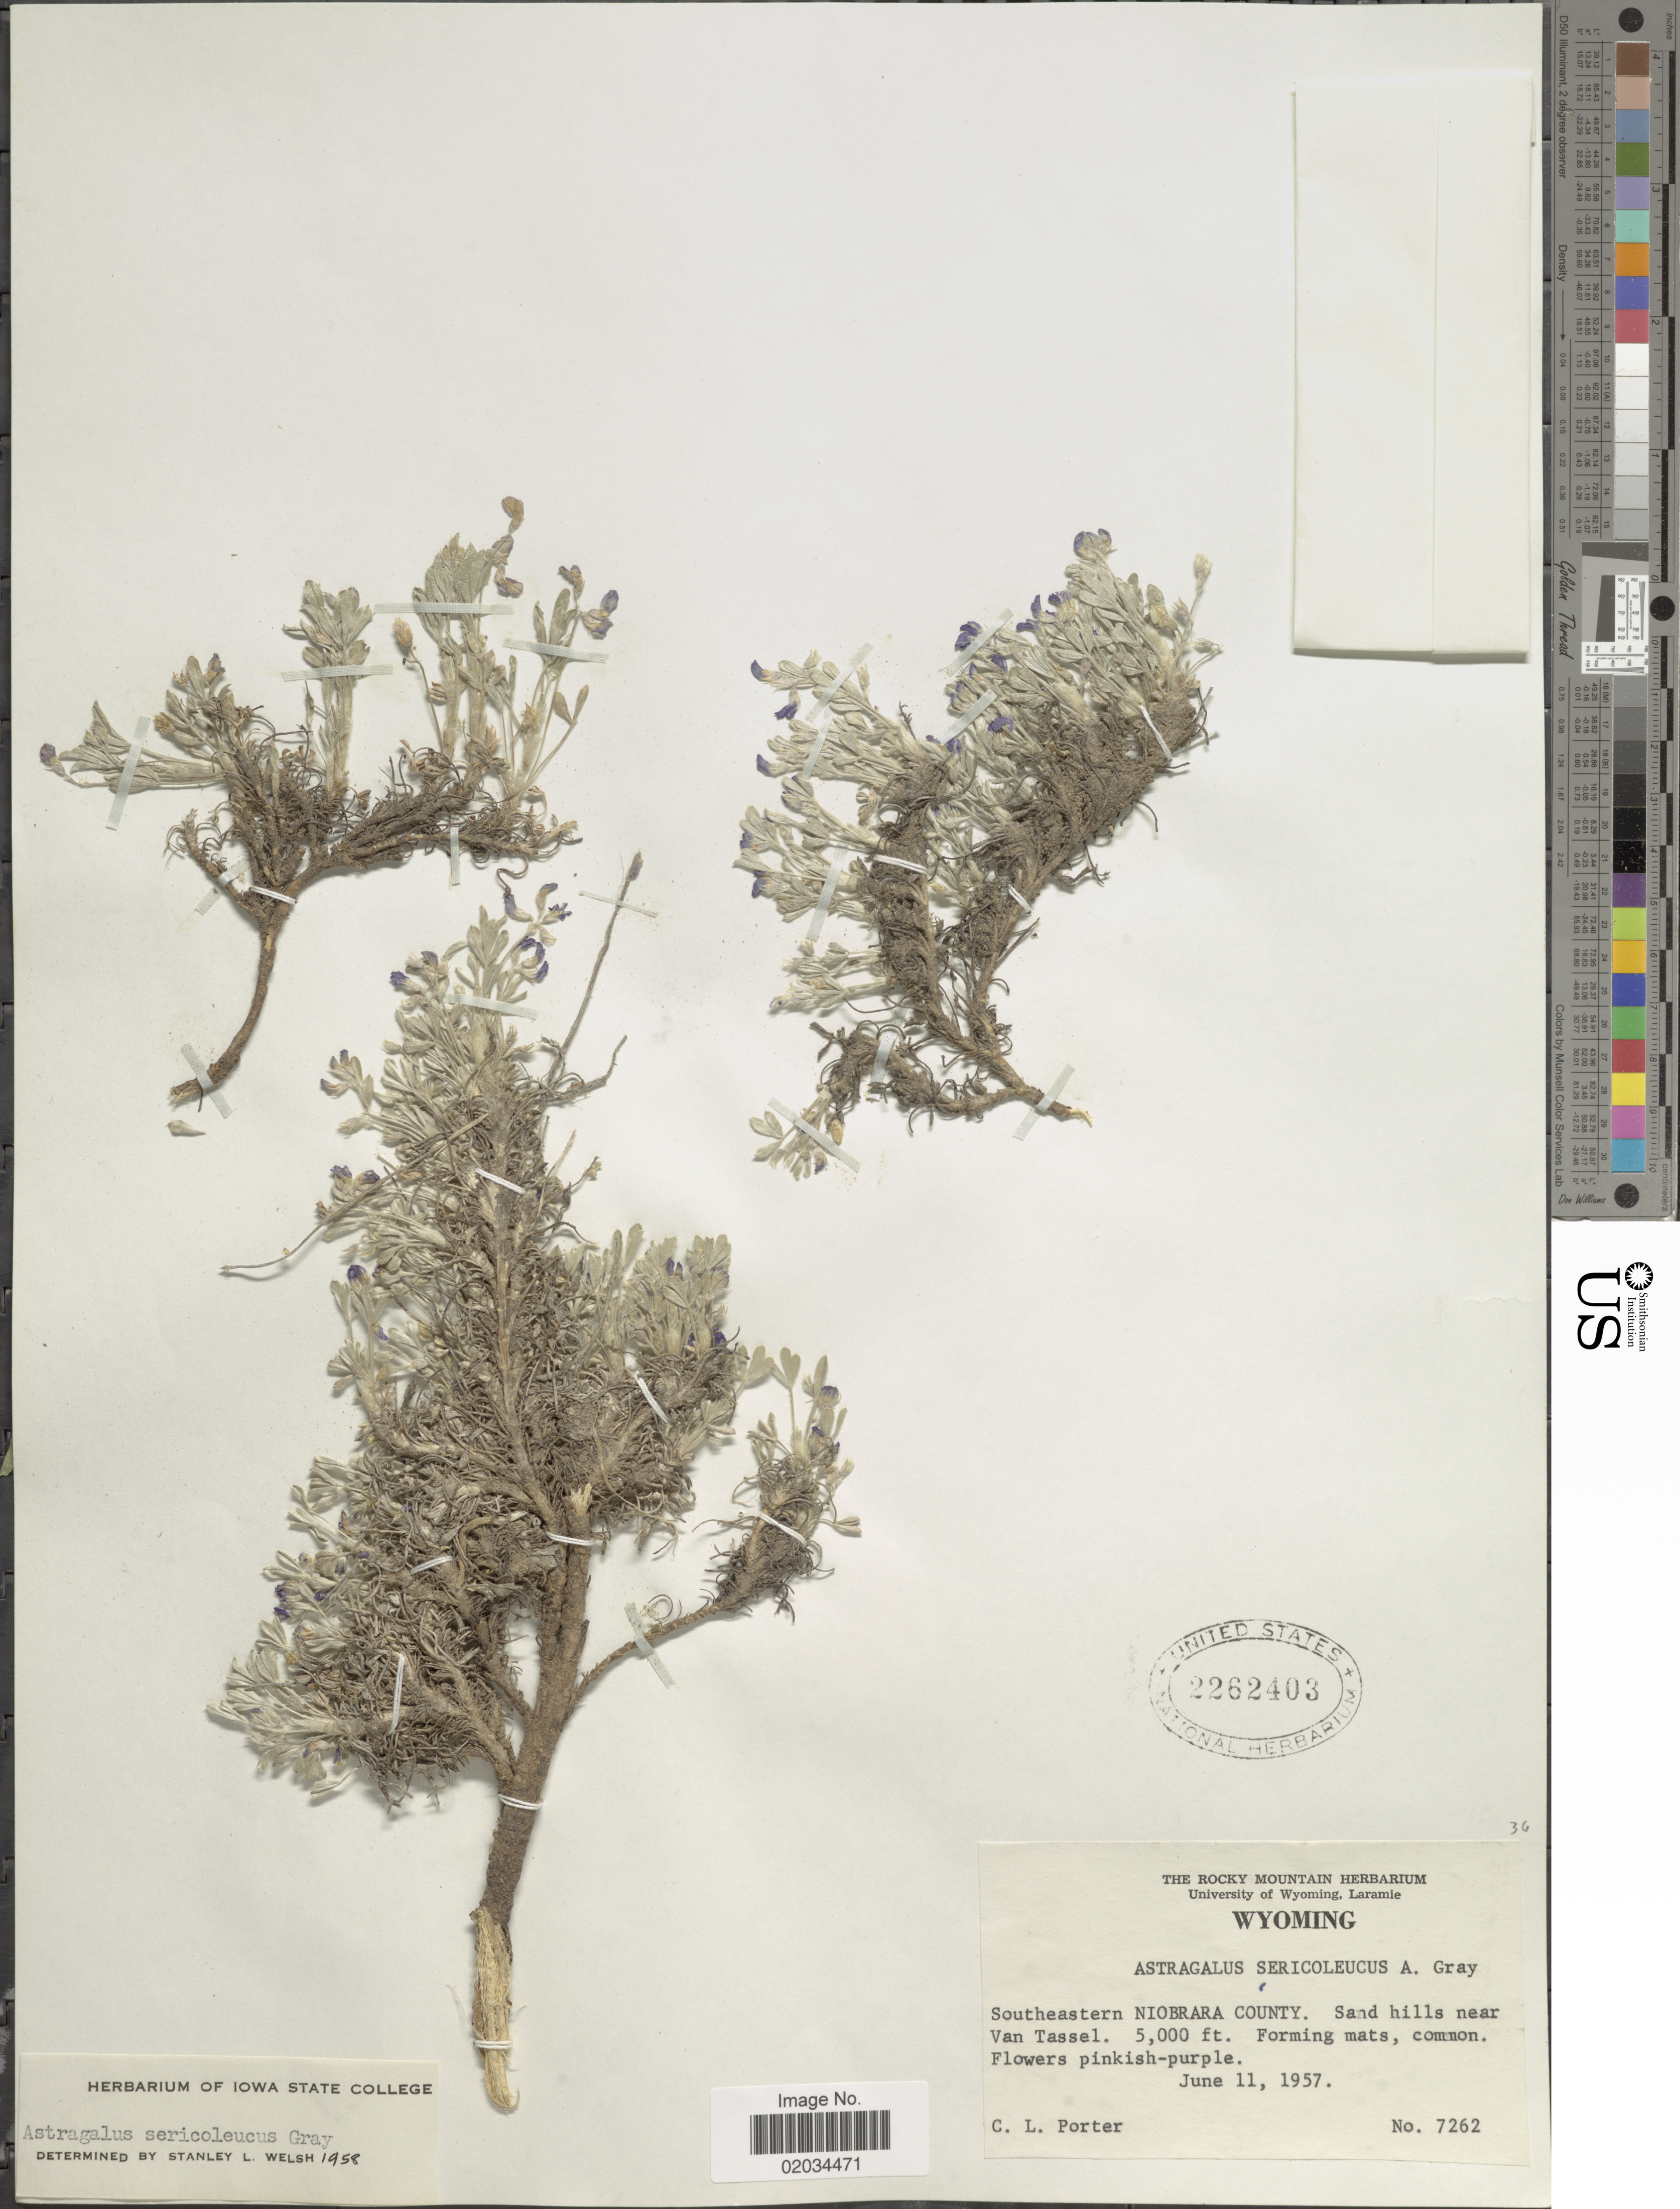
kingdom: Plantae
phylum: Tracheophyta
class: Magnoliopsida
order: Fabales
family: Fabaceae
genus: Astragalus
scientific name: Astragalus sericoleucus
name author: A. Gray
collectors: C. L. Porter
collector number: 7262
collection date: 1957-06-11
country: United States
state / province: Wyoming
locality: Southeastern Niobrara County, sand hills near Van Tassel.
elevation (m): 1524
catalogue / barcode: US 2262403